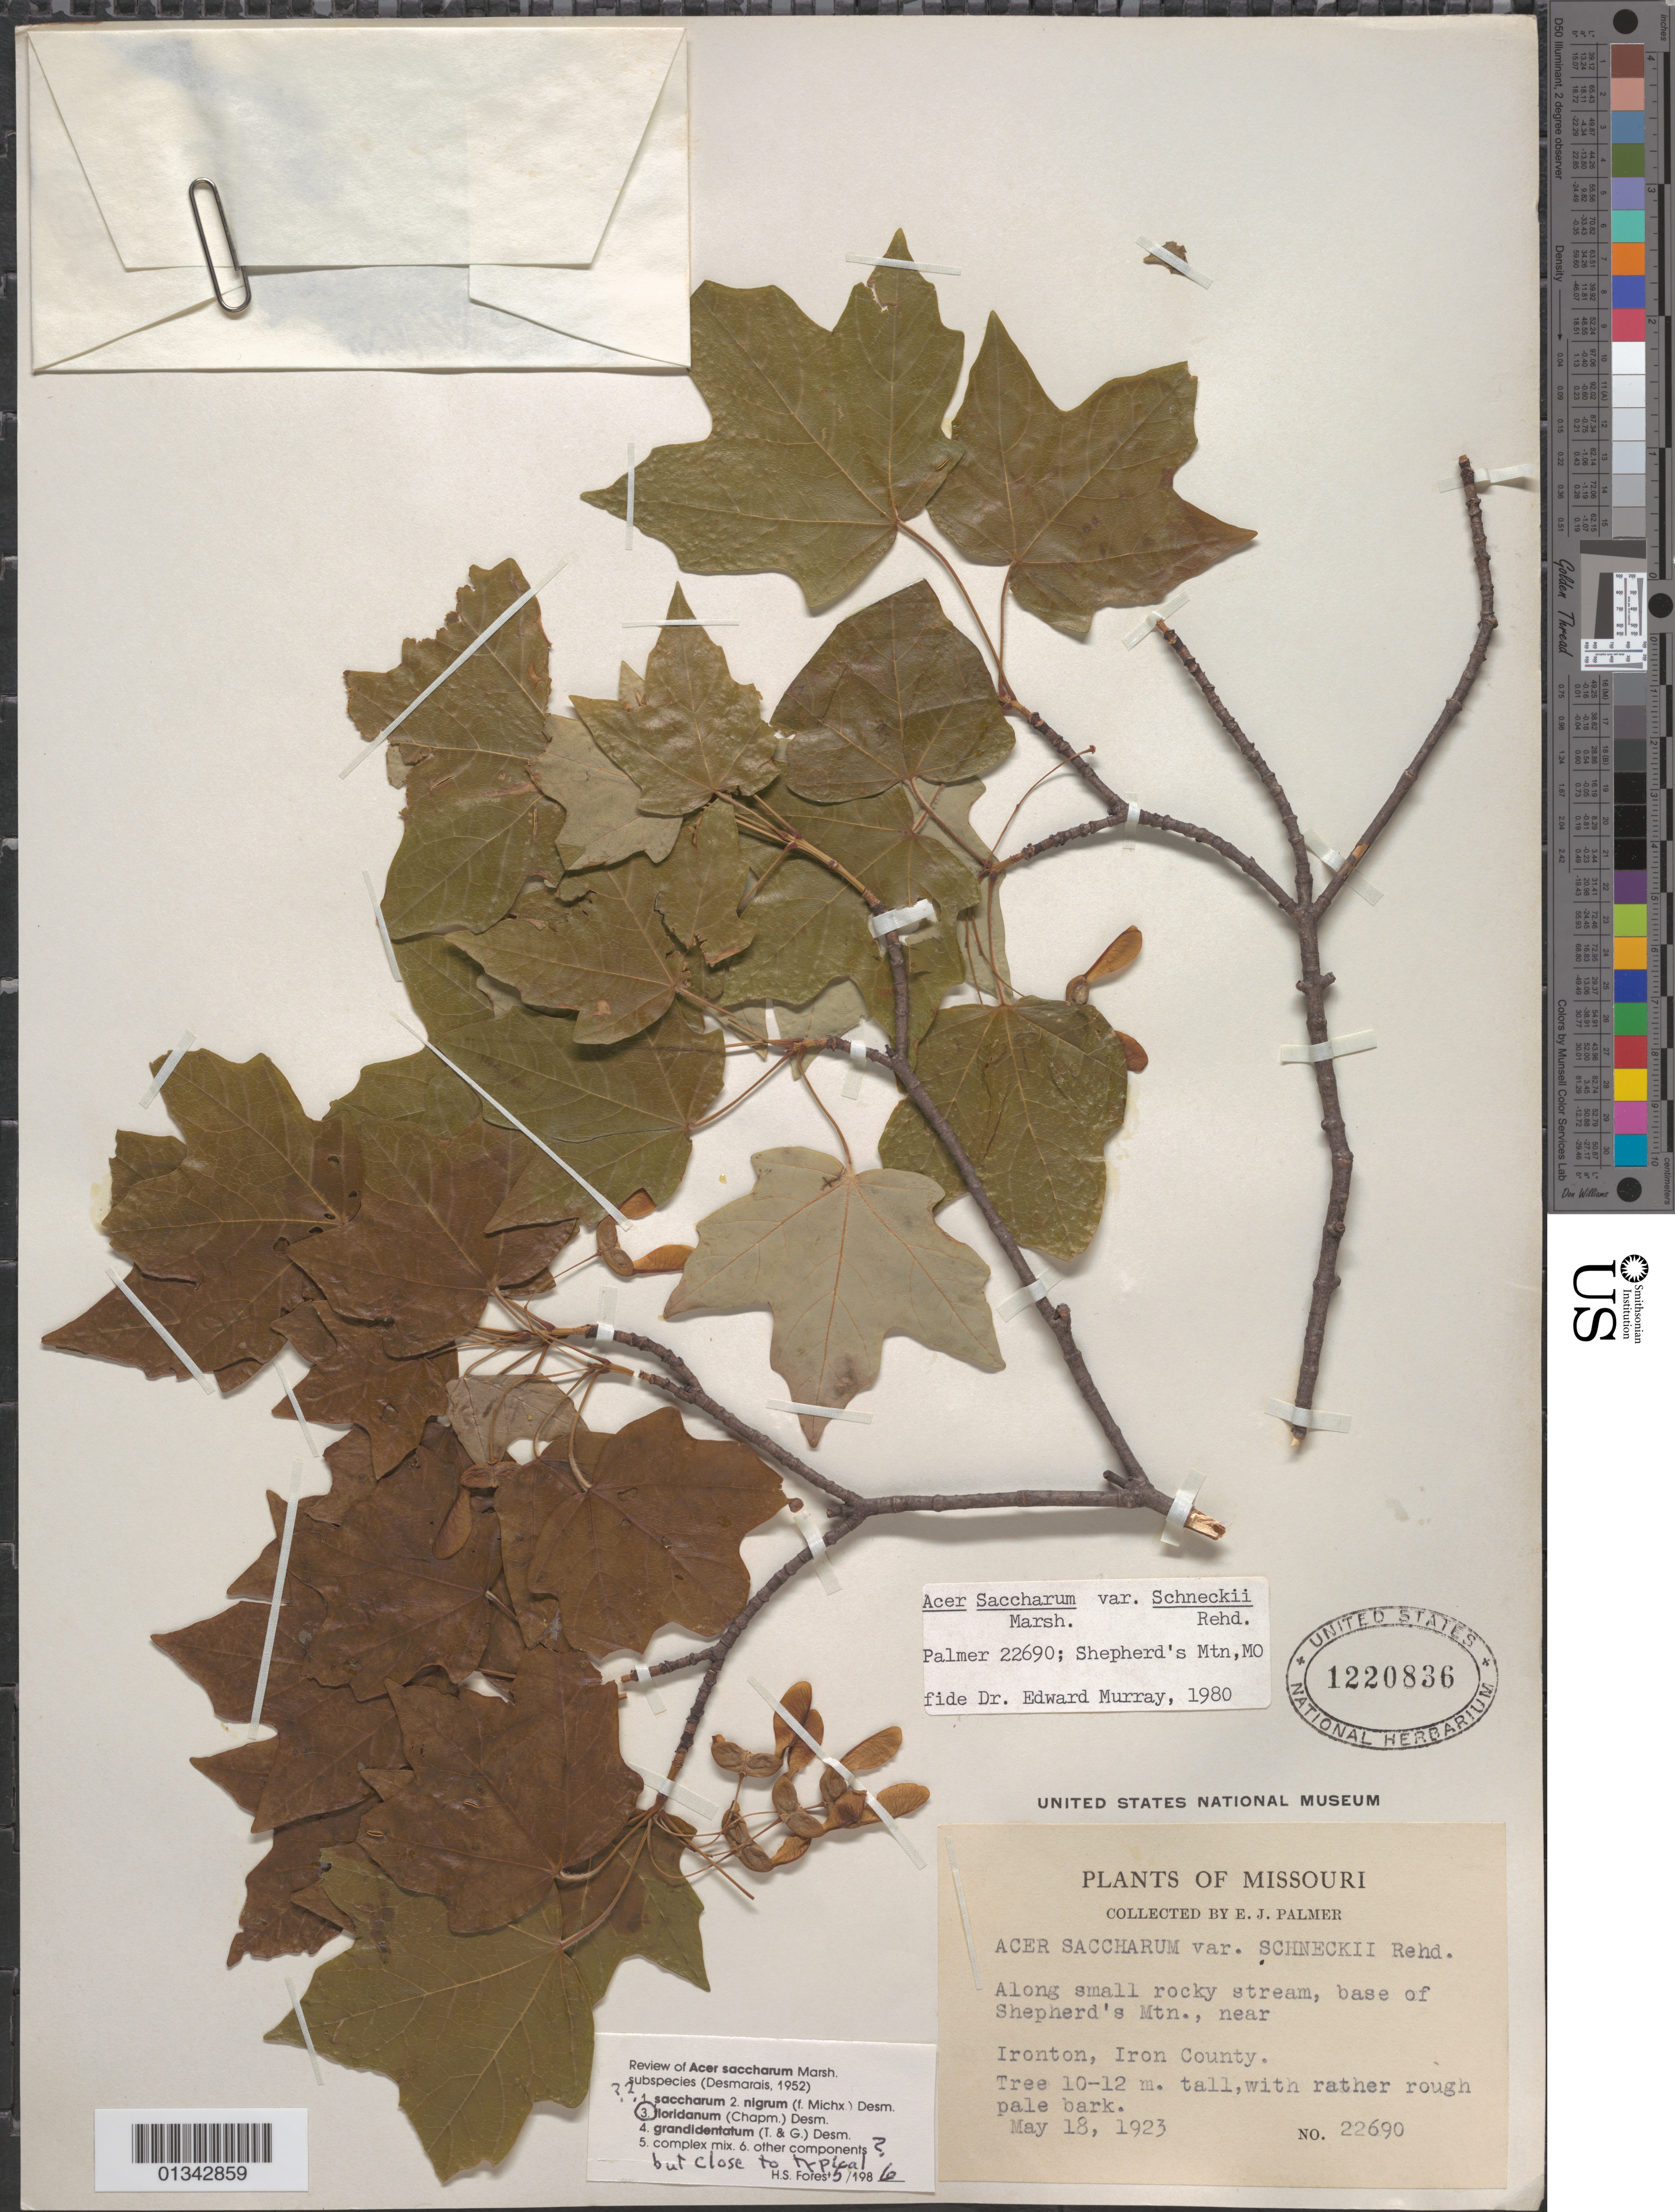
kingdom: Plantae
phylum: Tracheophyta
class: Magnoliopsida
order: Sapindales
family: Sapindaceae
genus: Acer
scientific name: Acer saccharum subsp. floridanum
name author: (Chapm.) Desmarais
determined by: Forest, H. S.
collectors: E. J. Palmer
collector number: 22690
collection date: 1923-05-18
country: United States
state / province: Missouri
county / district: Iron County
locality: Iron County, base of Shepherd's Mtn., near Ironton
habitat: Along small rocky stream, base of mountain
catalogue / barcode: US 1220836